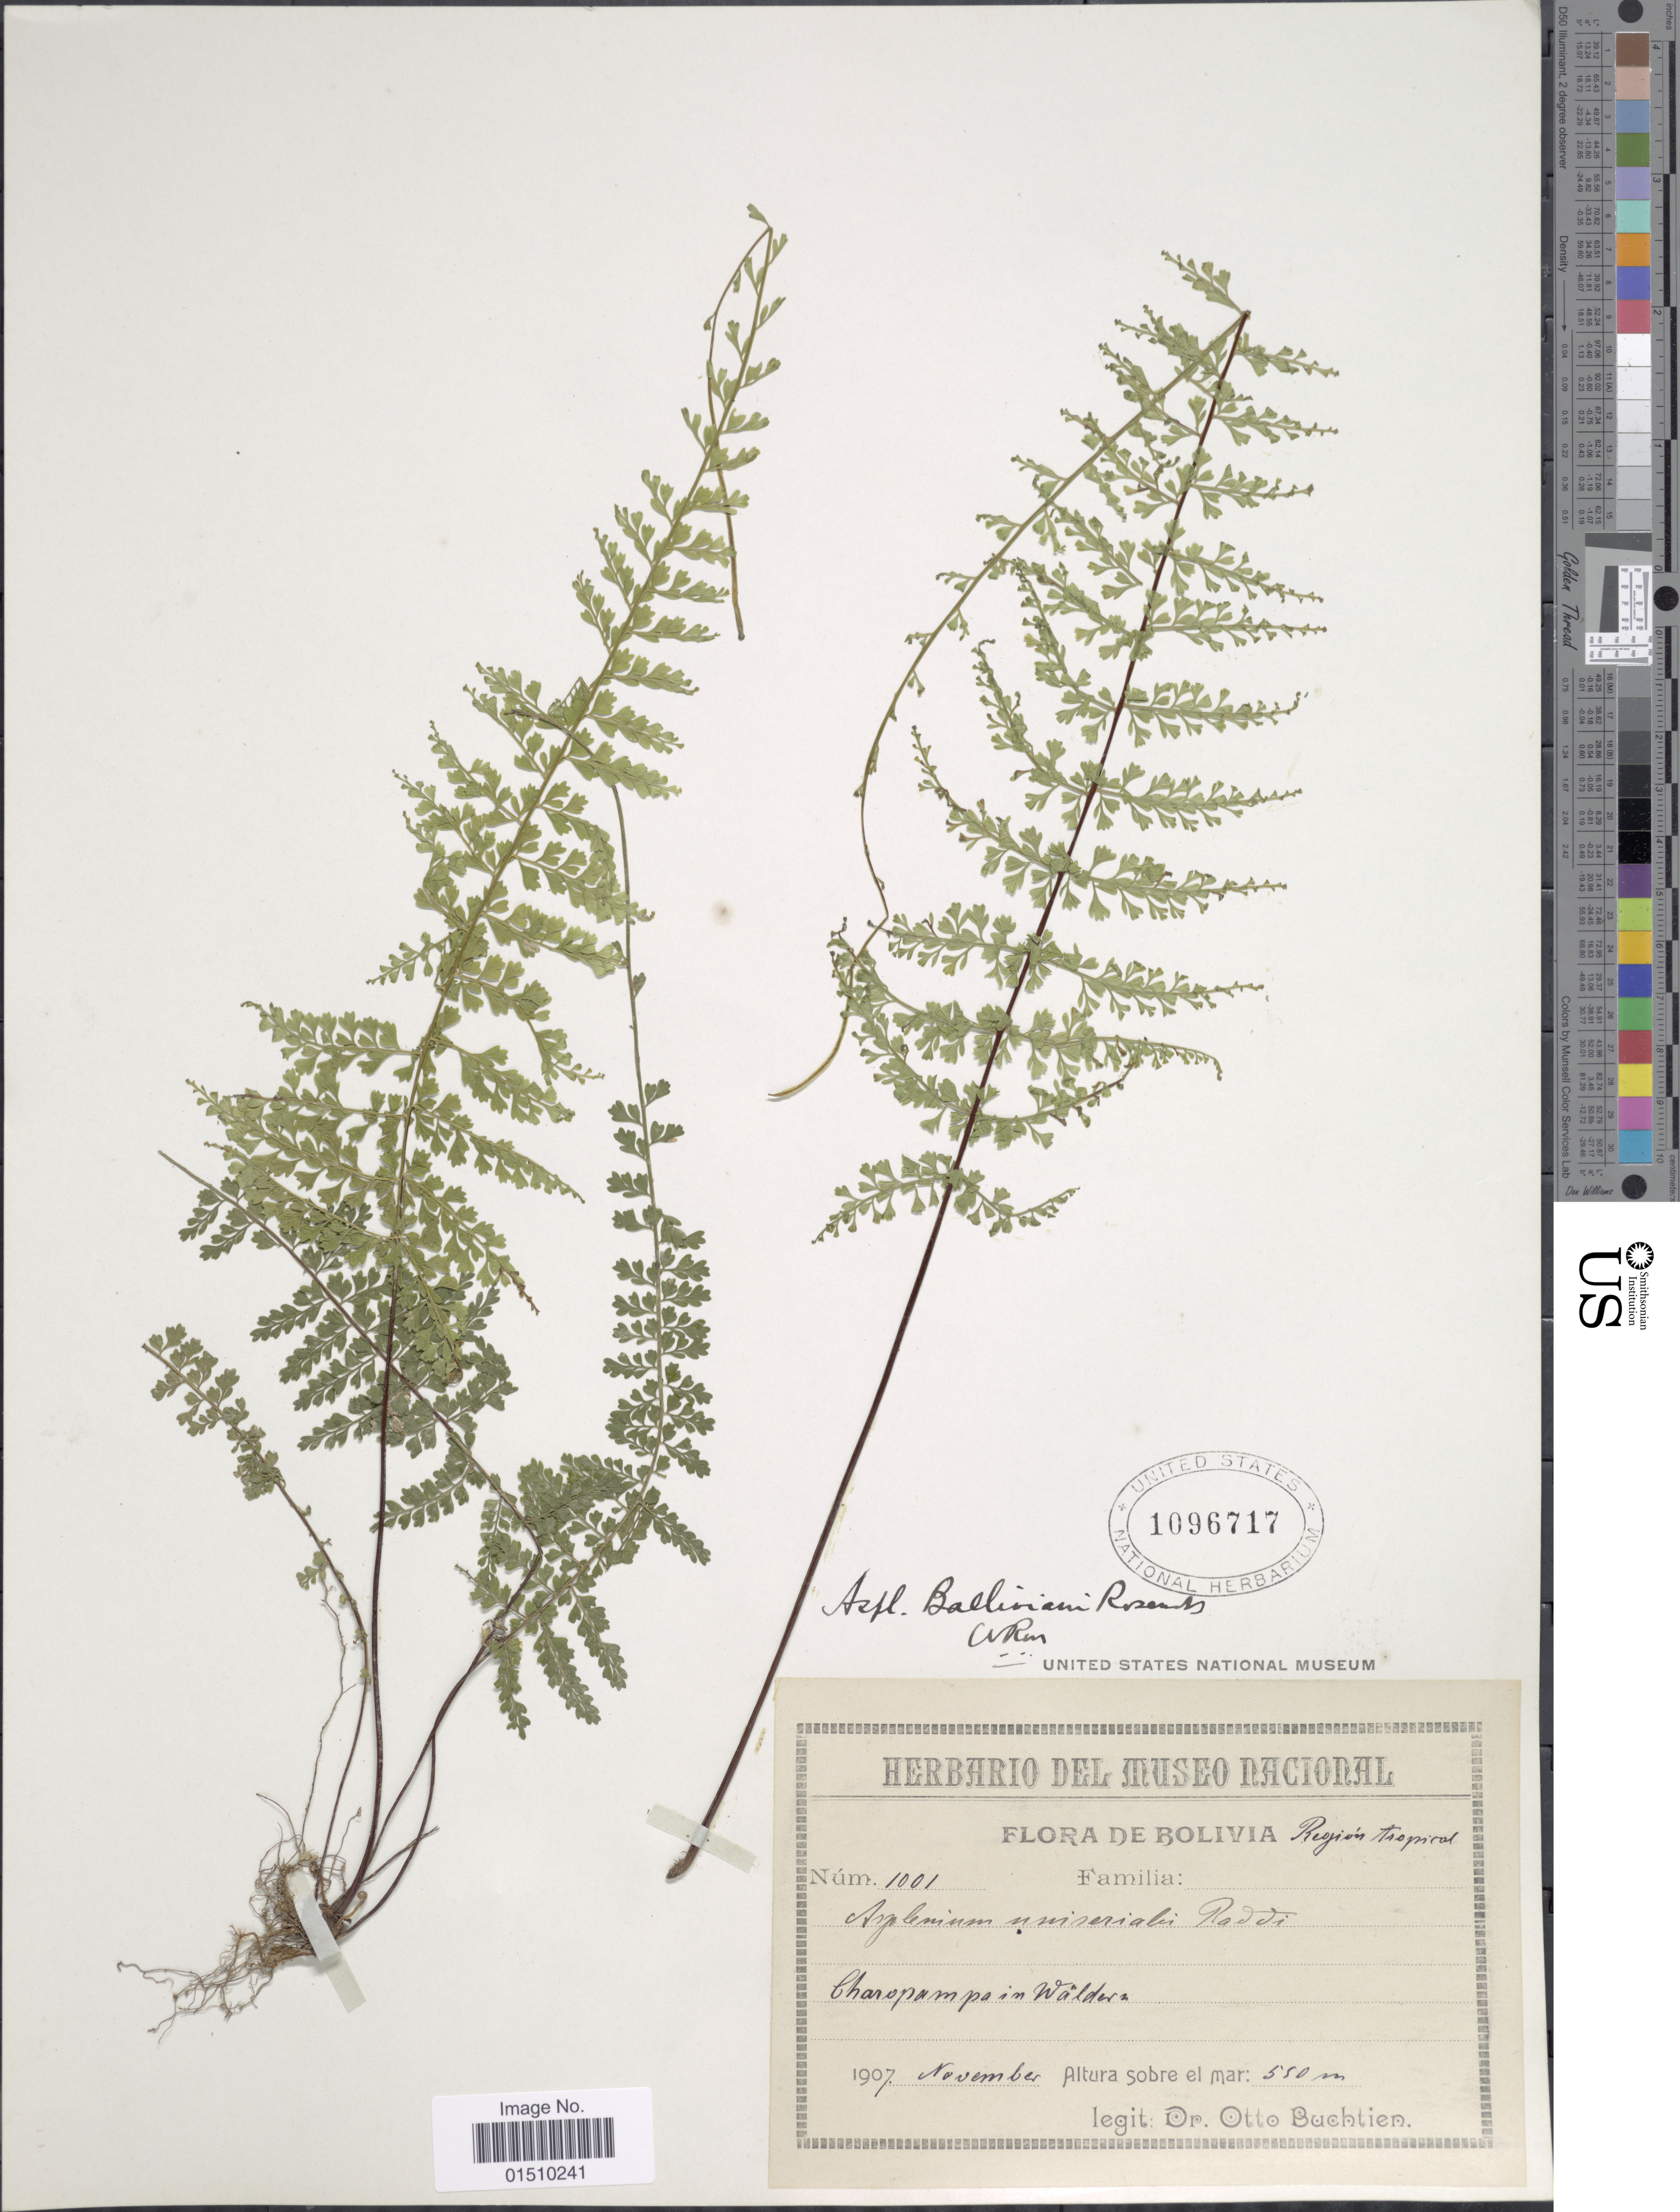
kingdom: Plantae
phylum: Tracheophyta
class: Polypodiopsida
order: Polypodiales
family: Aspleniaceae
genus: Asplenium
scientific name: Asplenium balliviani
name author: Rosenst.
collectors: O. Buchtien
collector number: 1001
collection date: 1907-11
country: Bolivia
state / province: La Paz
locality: Region: Tropical, Charopampa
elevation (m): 550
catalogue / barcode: US 1096717